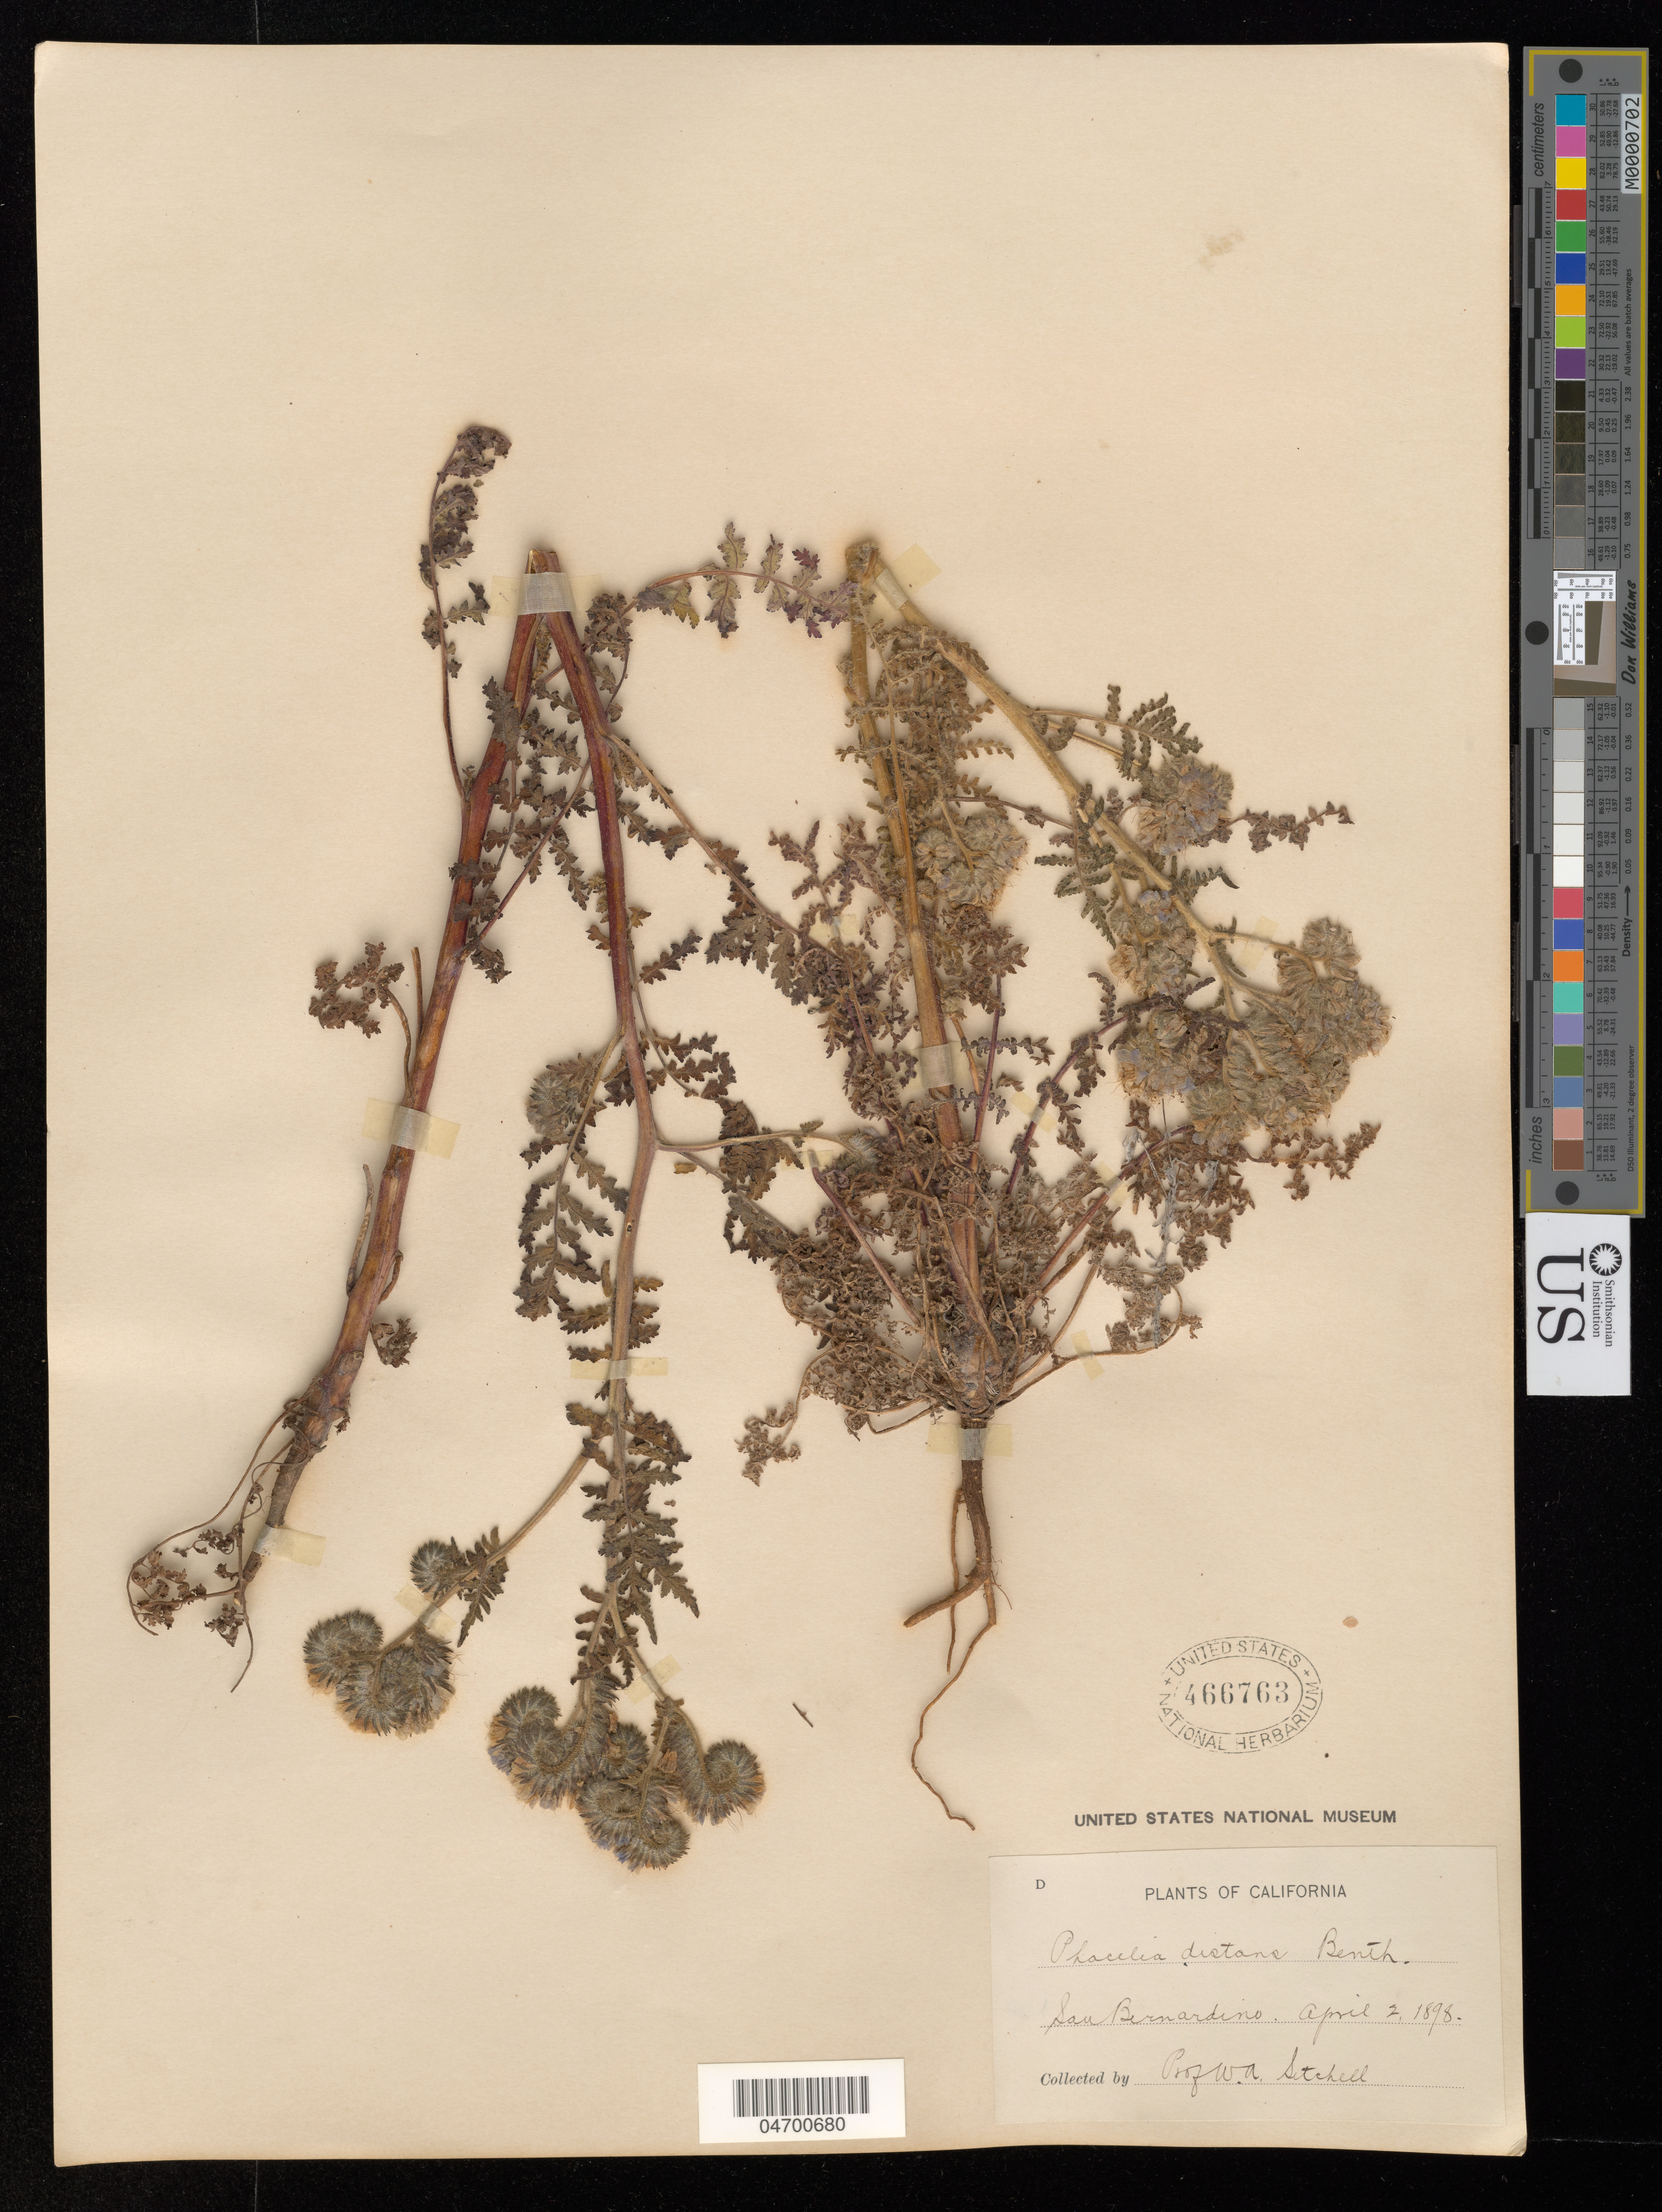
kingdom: Plantae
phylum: Tracheophyta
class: Magnoliopsida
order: Boraginales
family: Hydrophyllaceae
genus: Phacelia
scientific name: Phacelia distans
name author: Benth.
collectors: W. Setchell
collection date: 1898-04-02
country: United States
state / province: California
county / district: San Bernardino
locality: San Bernardino.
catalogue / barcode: US 466763